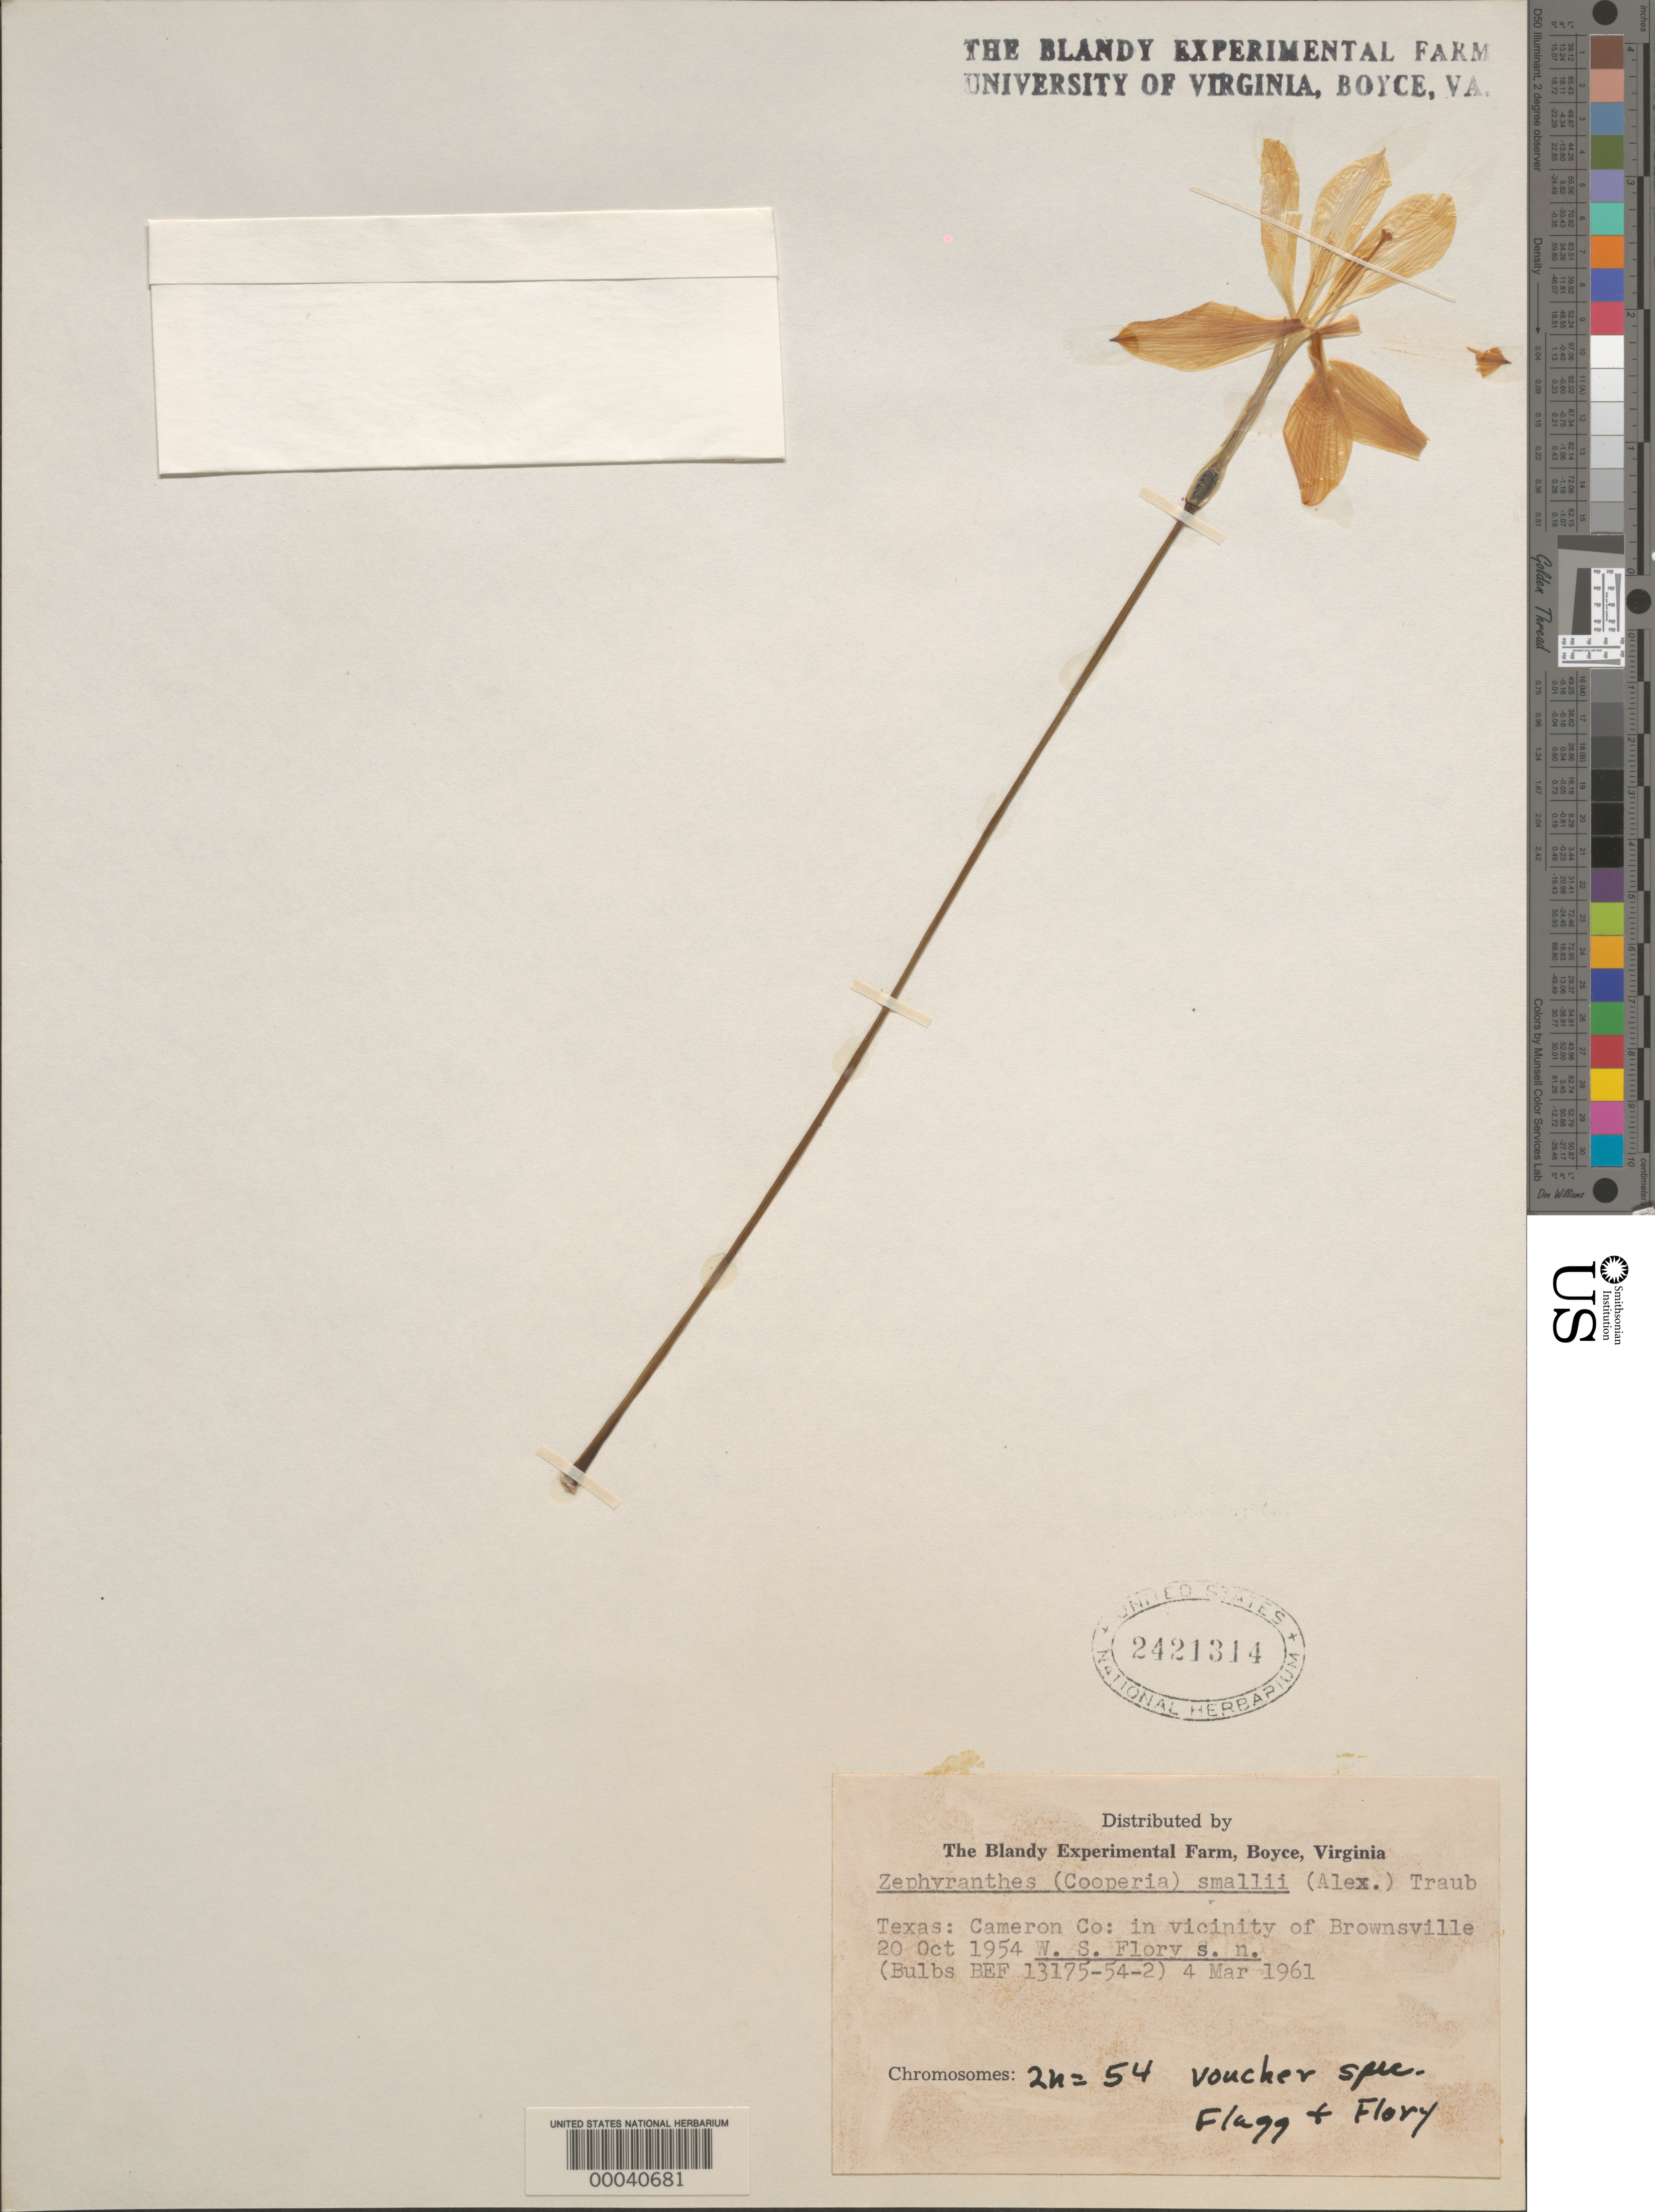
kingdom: Plantae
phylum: Tracheophyta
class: Liliopsida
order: Asparagales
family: Amaryllidaceae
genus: Zephyranthes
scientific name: Zephyranthes smallii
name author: (Alexander) Traub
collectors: W. Flory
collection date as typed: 20 Oct 1954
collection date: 1954-10-20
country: United States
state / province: Texas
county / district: Cameron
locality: Vicinity of brownsville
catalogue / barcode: US 2421314